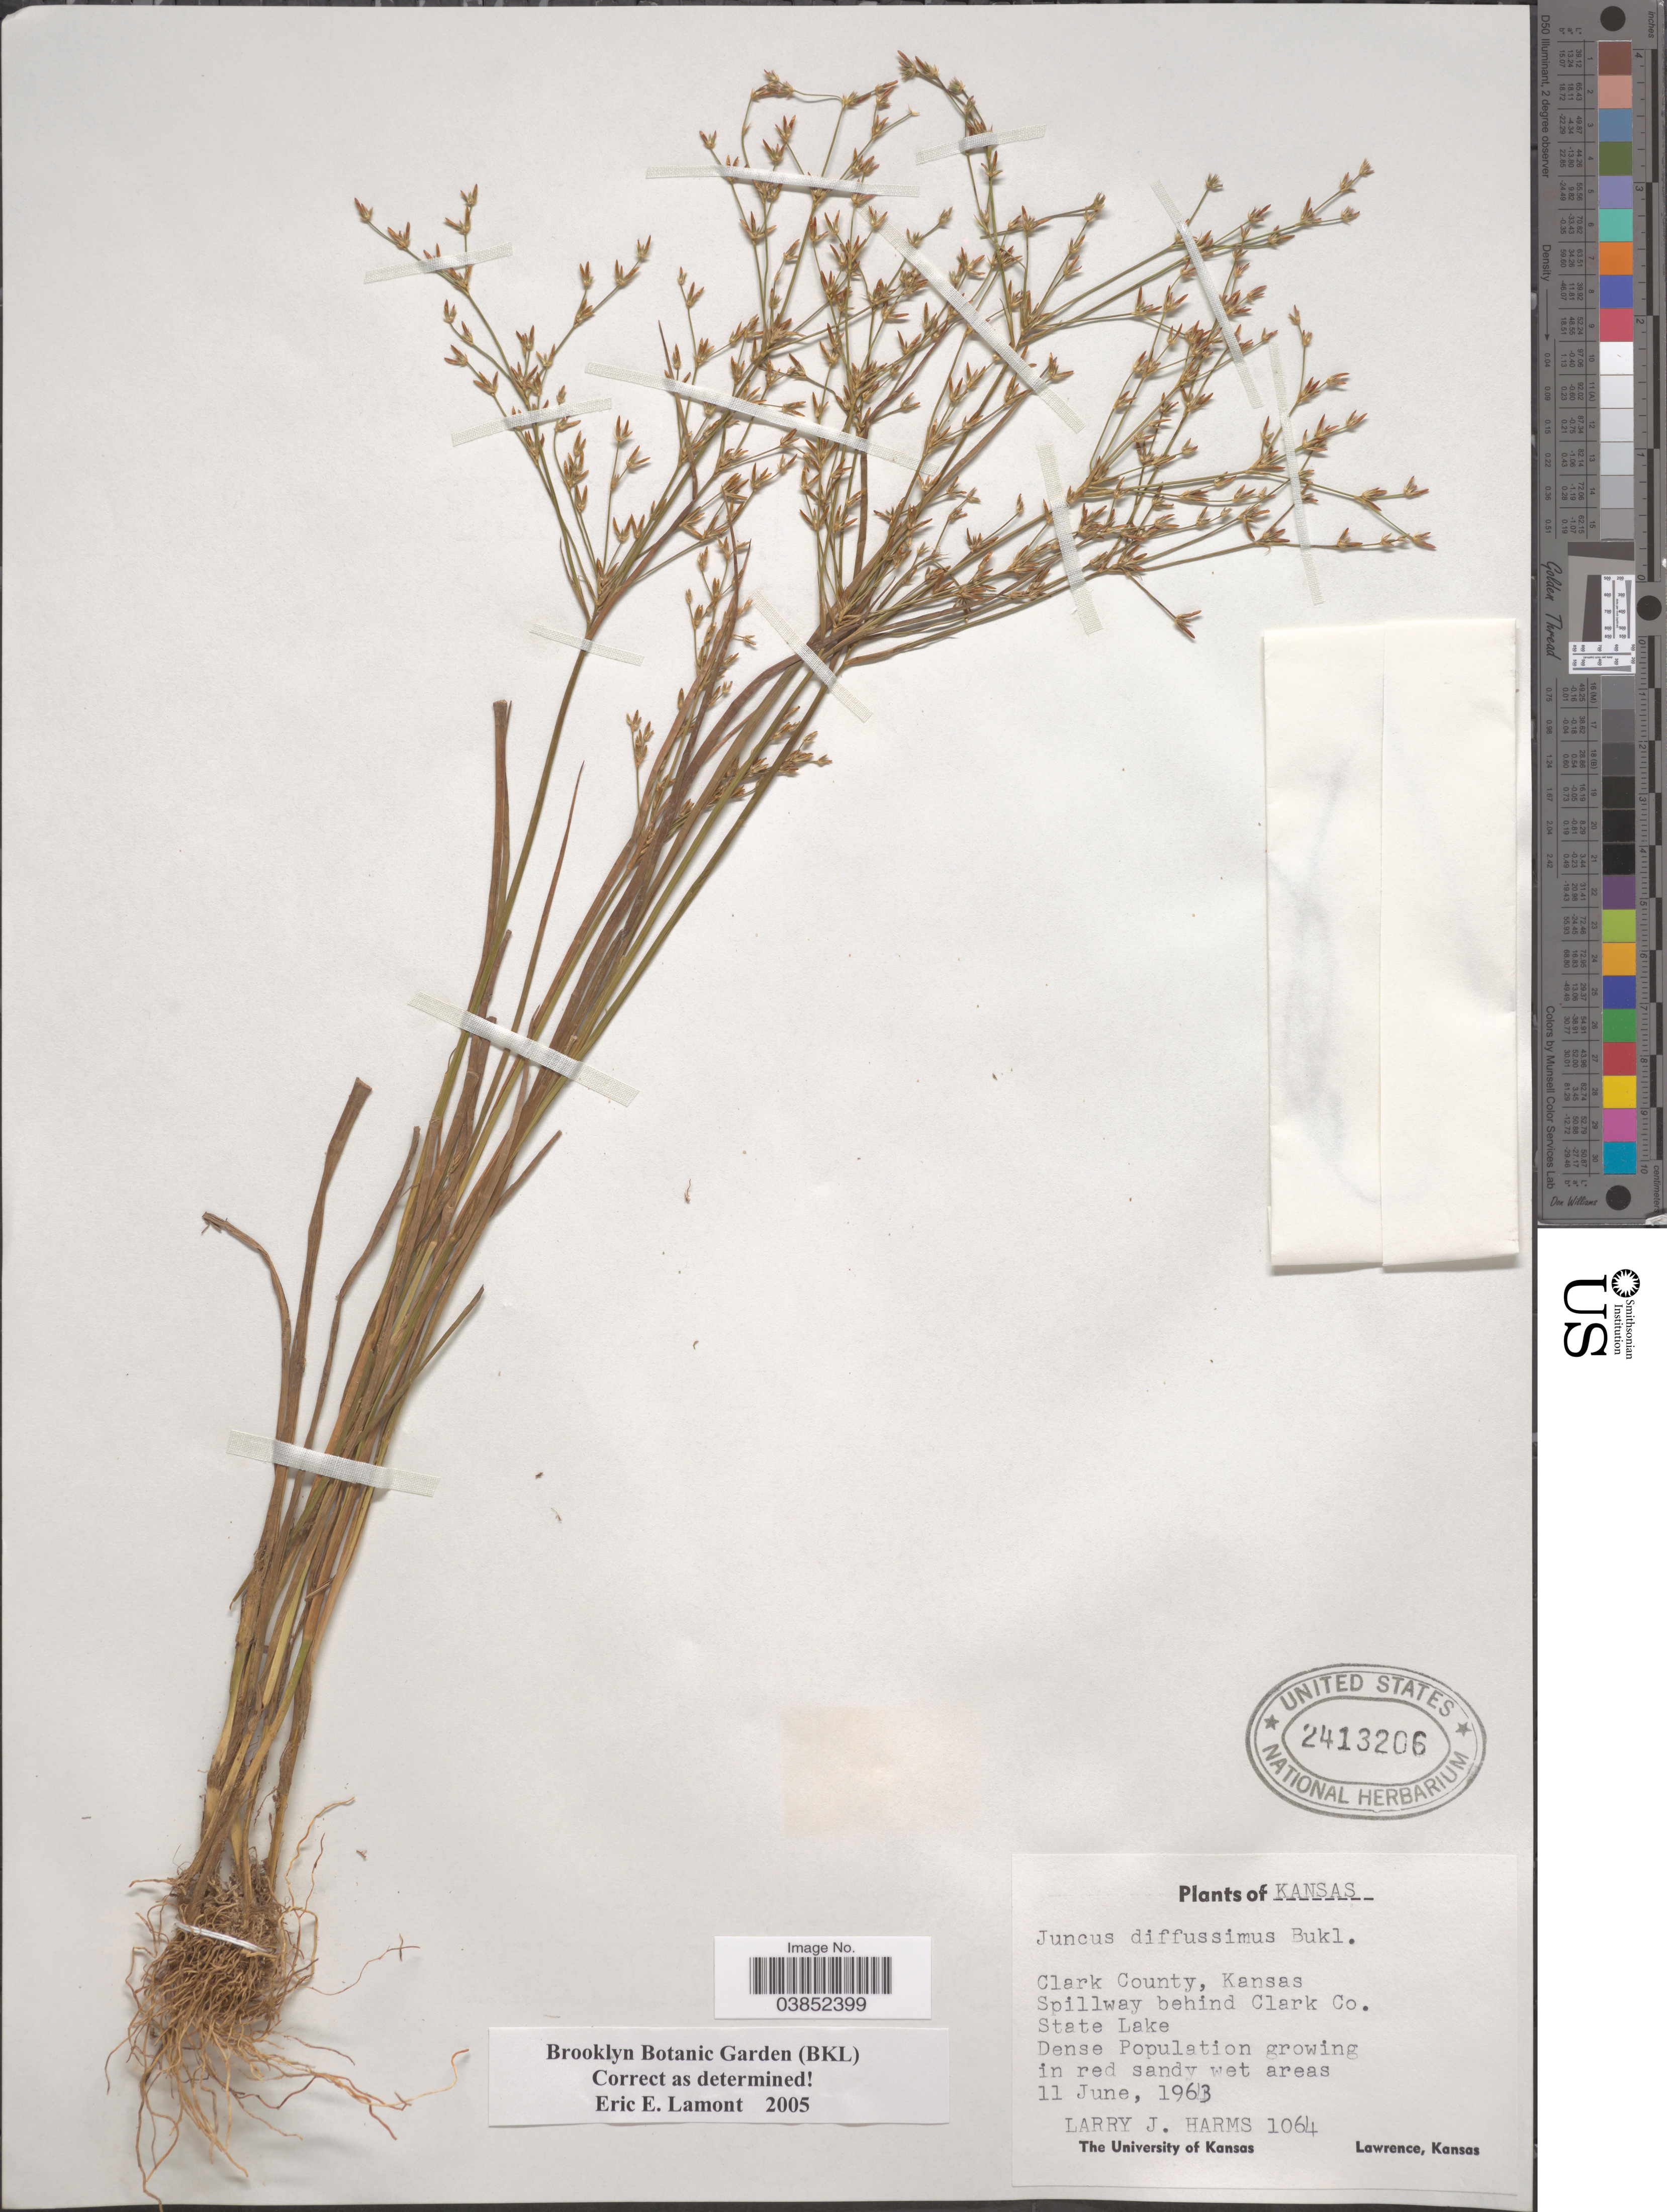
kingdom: Plantae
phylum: Tracheophyta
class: Liliopsida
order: Poales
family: Juncaceae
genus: Juncus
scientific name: Juncus diffusissimus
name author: Buckley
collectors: L. Harms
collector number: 1064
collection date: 1963-06-11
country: United States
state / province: Kansas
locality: Clark County. Spillway behind Clark Co. State Lake.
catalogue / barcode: US 2413206